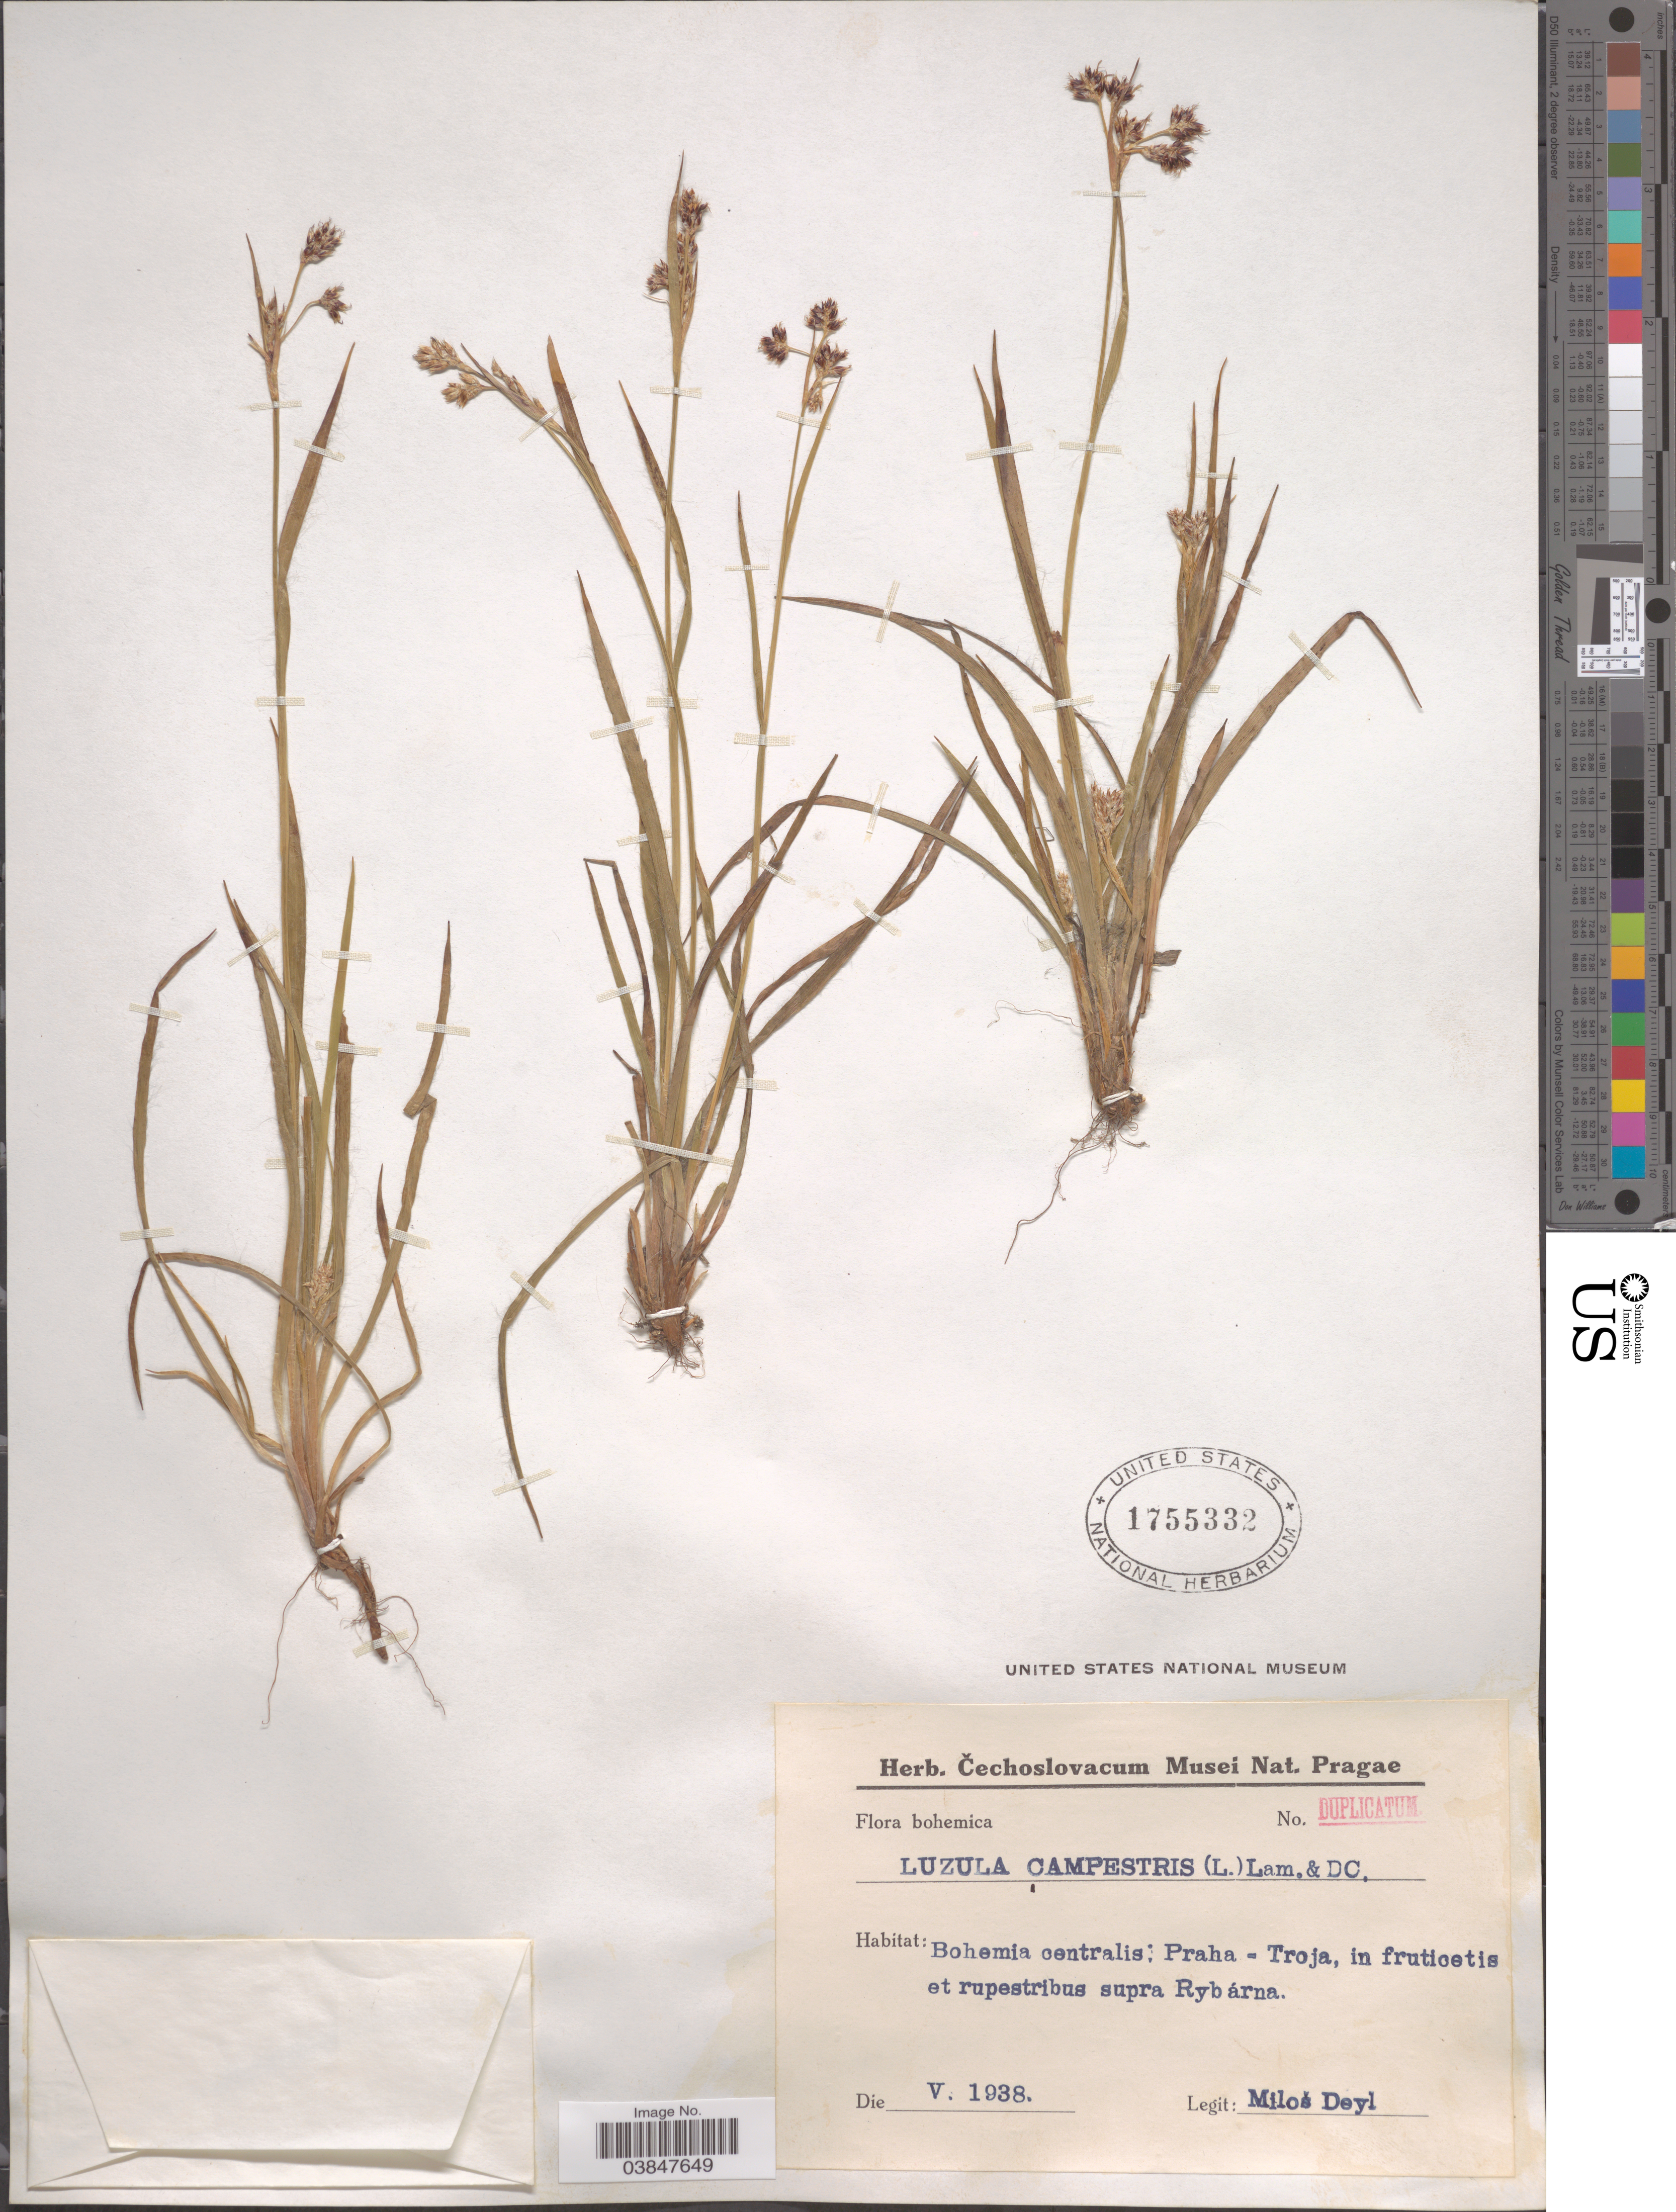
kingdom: Plantae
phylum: Tracheophyta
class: Liliopsida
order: Poales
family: Juncaceae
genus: Luzula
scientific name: Luzula campestris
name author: (L.) DC.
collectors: M. Deyl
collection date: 1938-05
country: Czechia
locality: Bohemia centralis: Praha-Troja, in fruticetis et rupestribus supra Rybárna.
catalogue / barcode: US 1755332